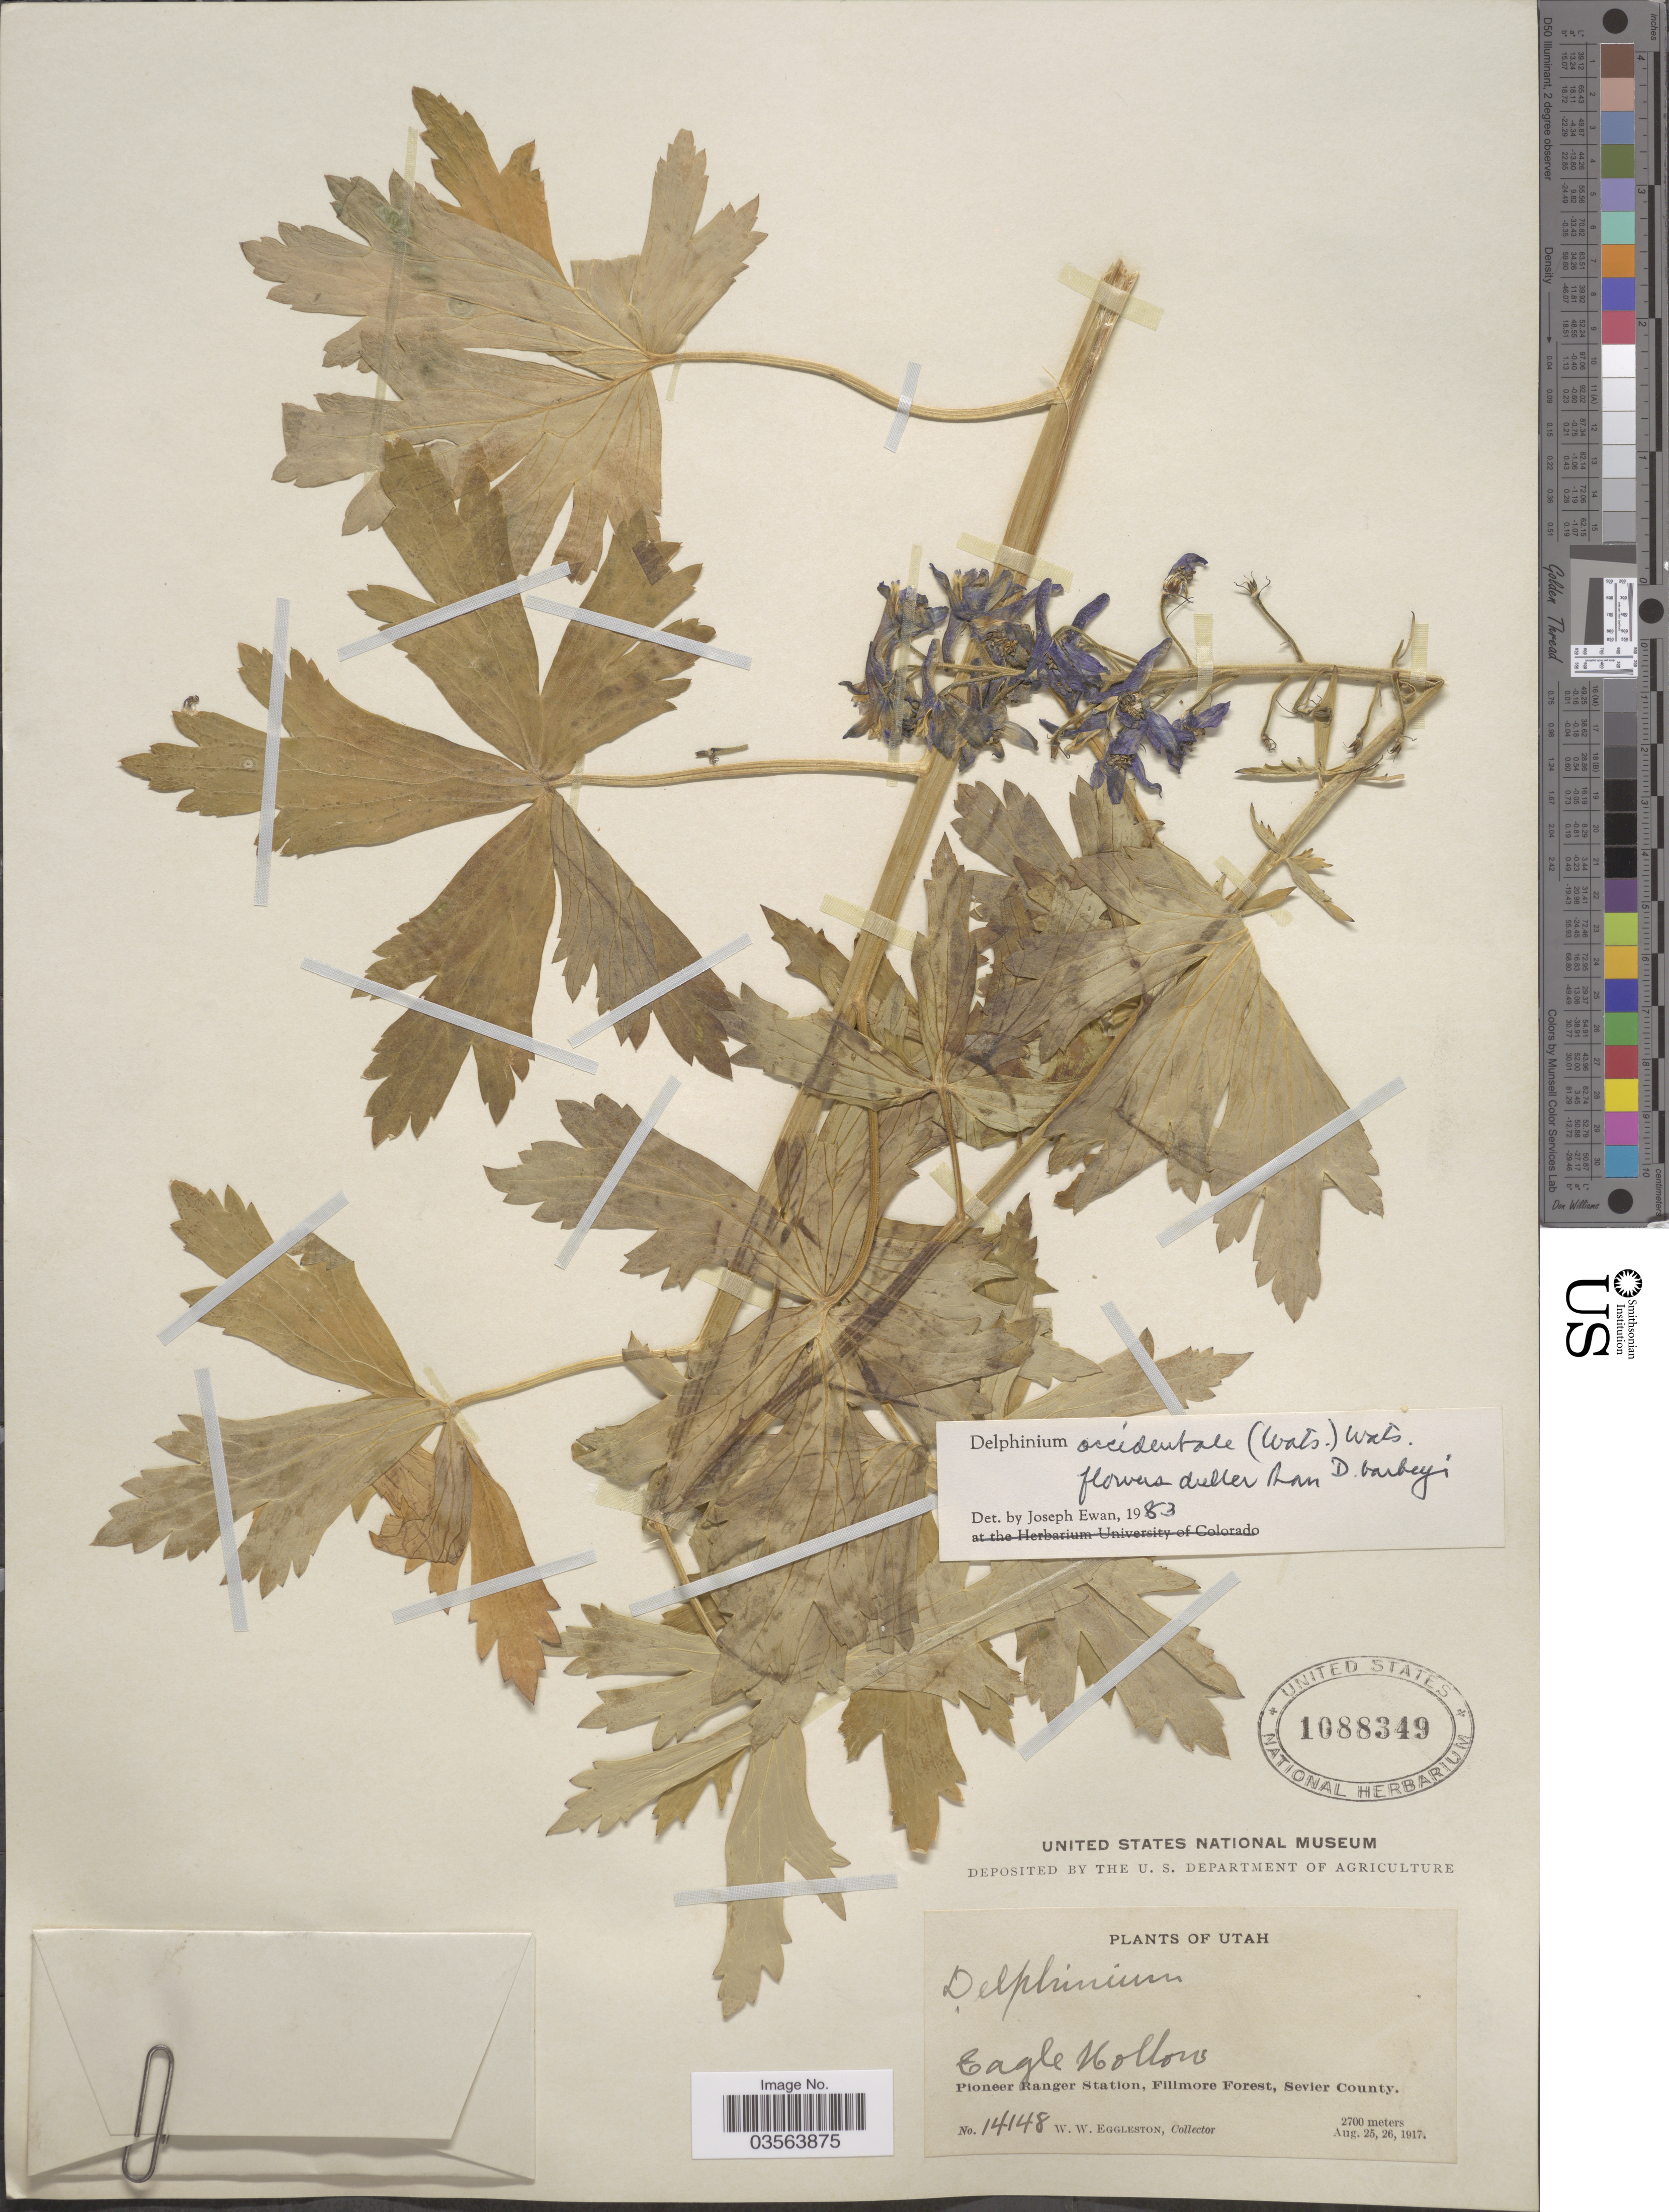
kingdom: Plantae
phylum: Tracheophyta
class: Magnoliopsida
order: Ranunculales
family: Ranunculaceae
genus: Delphinium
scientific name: Delphinium x occidentale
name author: (S. Watson) S. Watson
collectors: W. W. Eggleston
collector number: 14148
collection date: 1917-08-25/1917-08-26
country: United States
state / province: Utah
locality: Eagle Hollow. Pioneer Ranger Station, Fillmore Forest, Sevier County.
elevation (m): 2700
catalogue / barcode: US 1088349